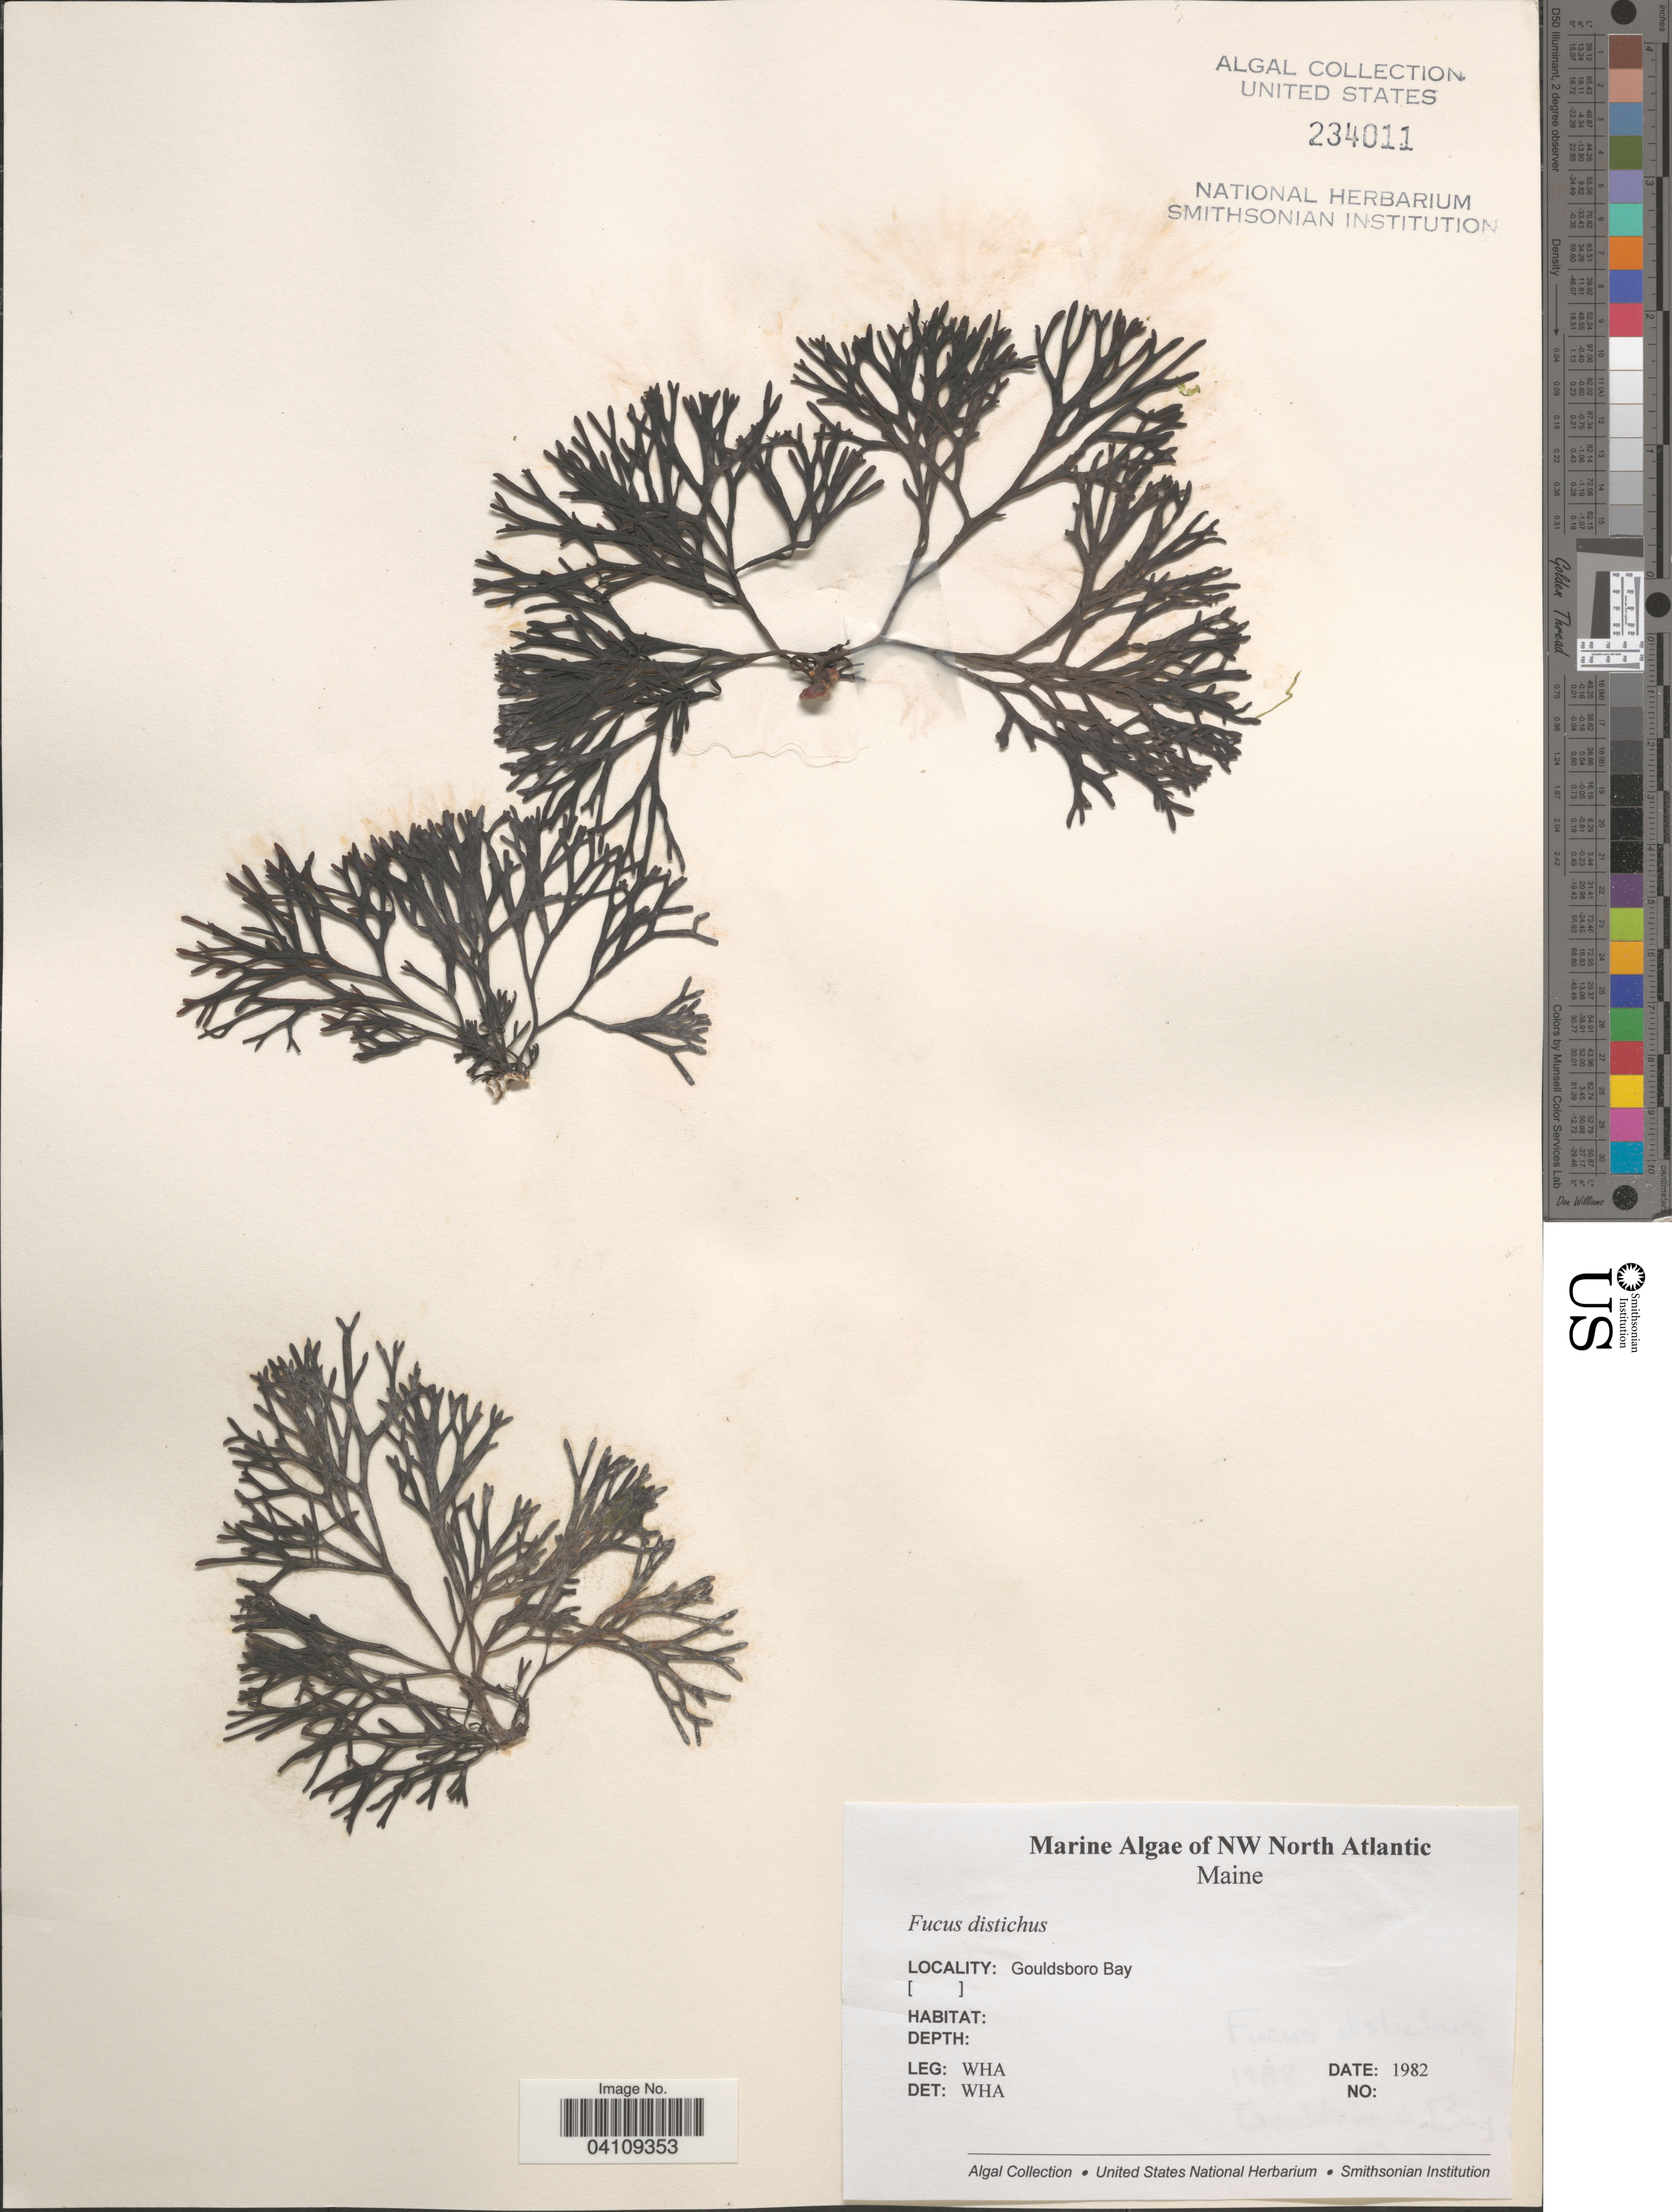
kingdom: Chromista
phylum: Ochrophyta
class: Phaeophyceae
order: Fucales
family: Fucaceae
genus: Fucus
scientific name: Fucus distichus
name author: L.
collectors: W. H. Adey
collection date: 1982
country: United States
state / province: Maine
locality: NW North Atlantic. Gouldsboro Bay.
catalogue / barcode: US 234011